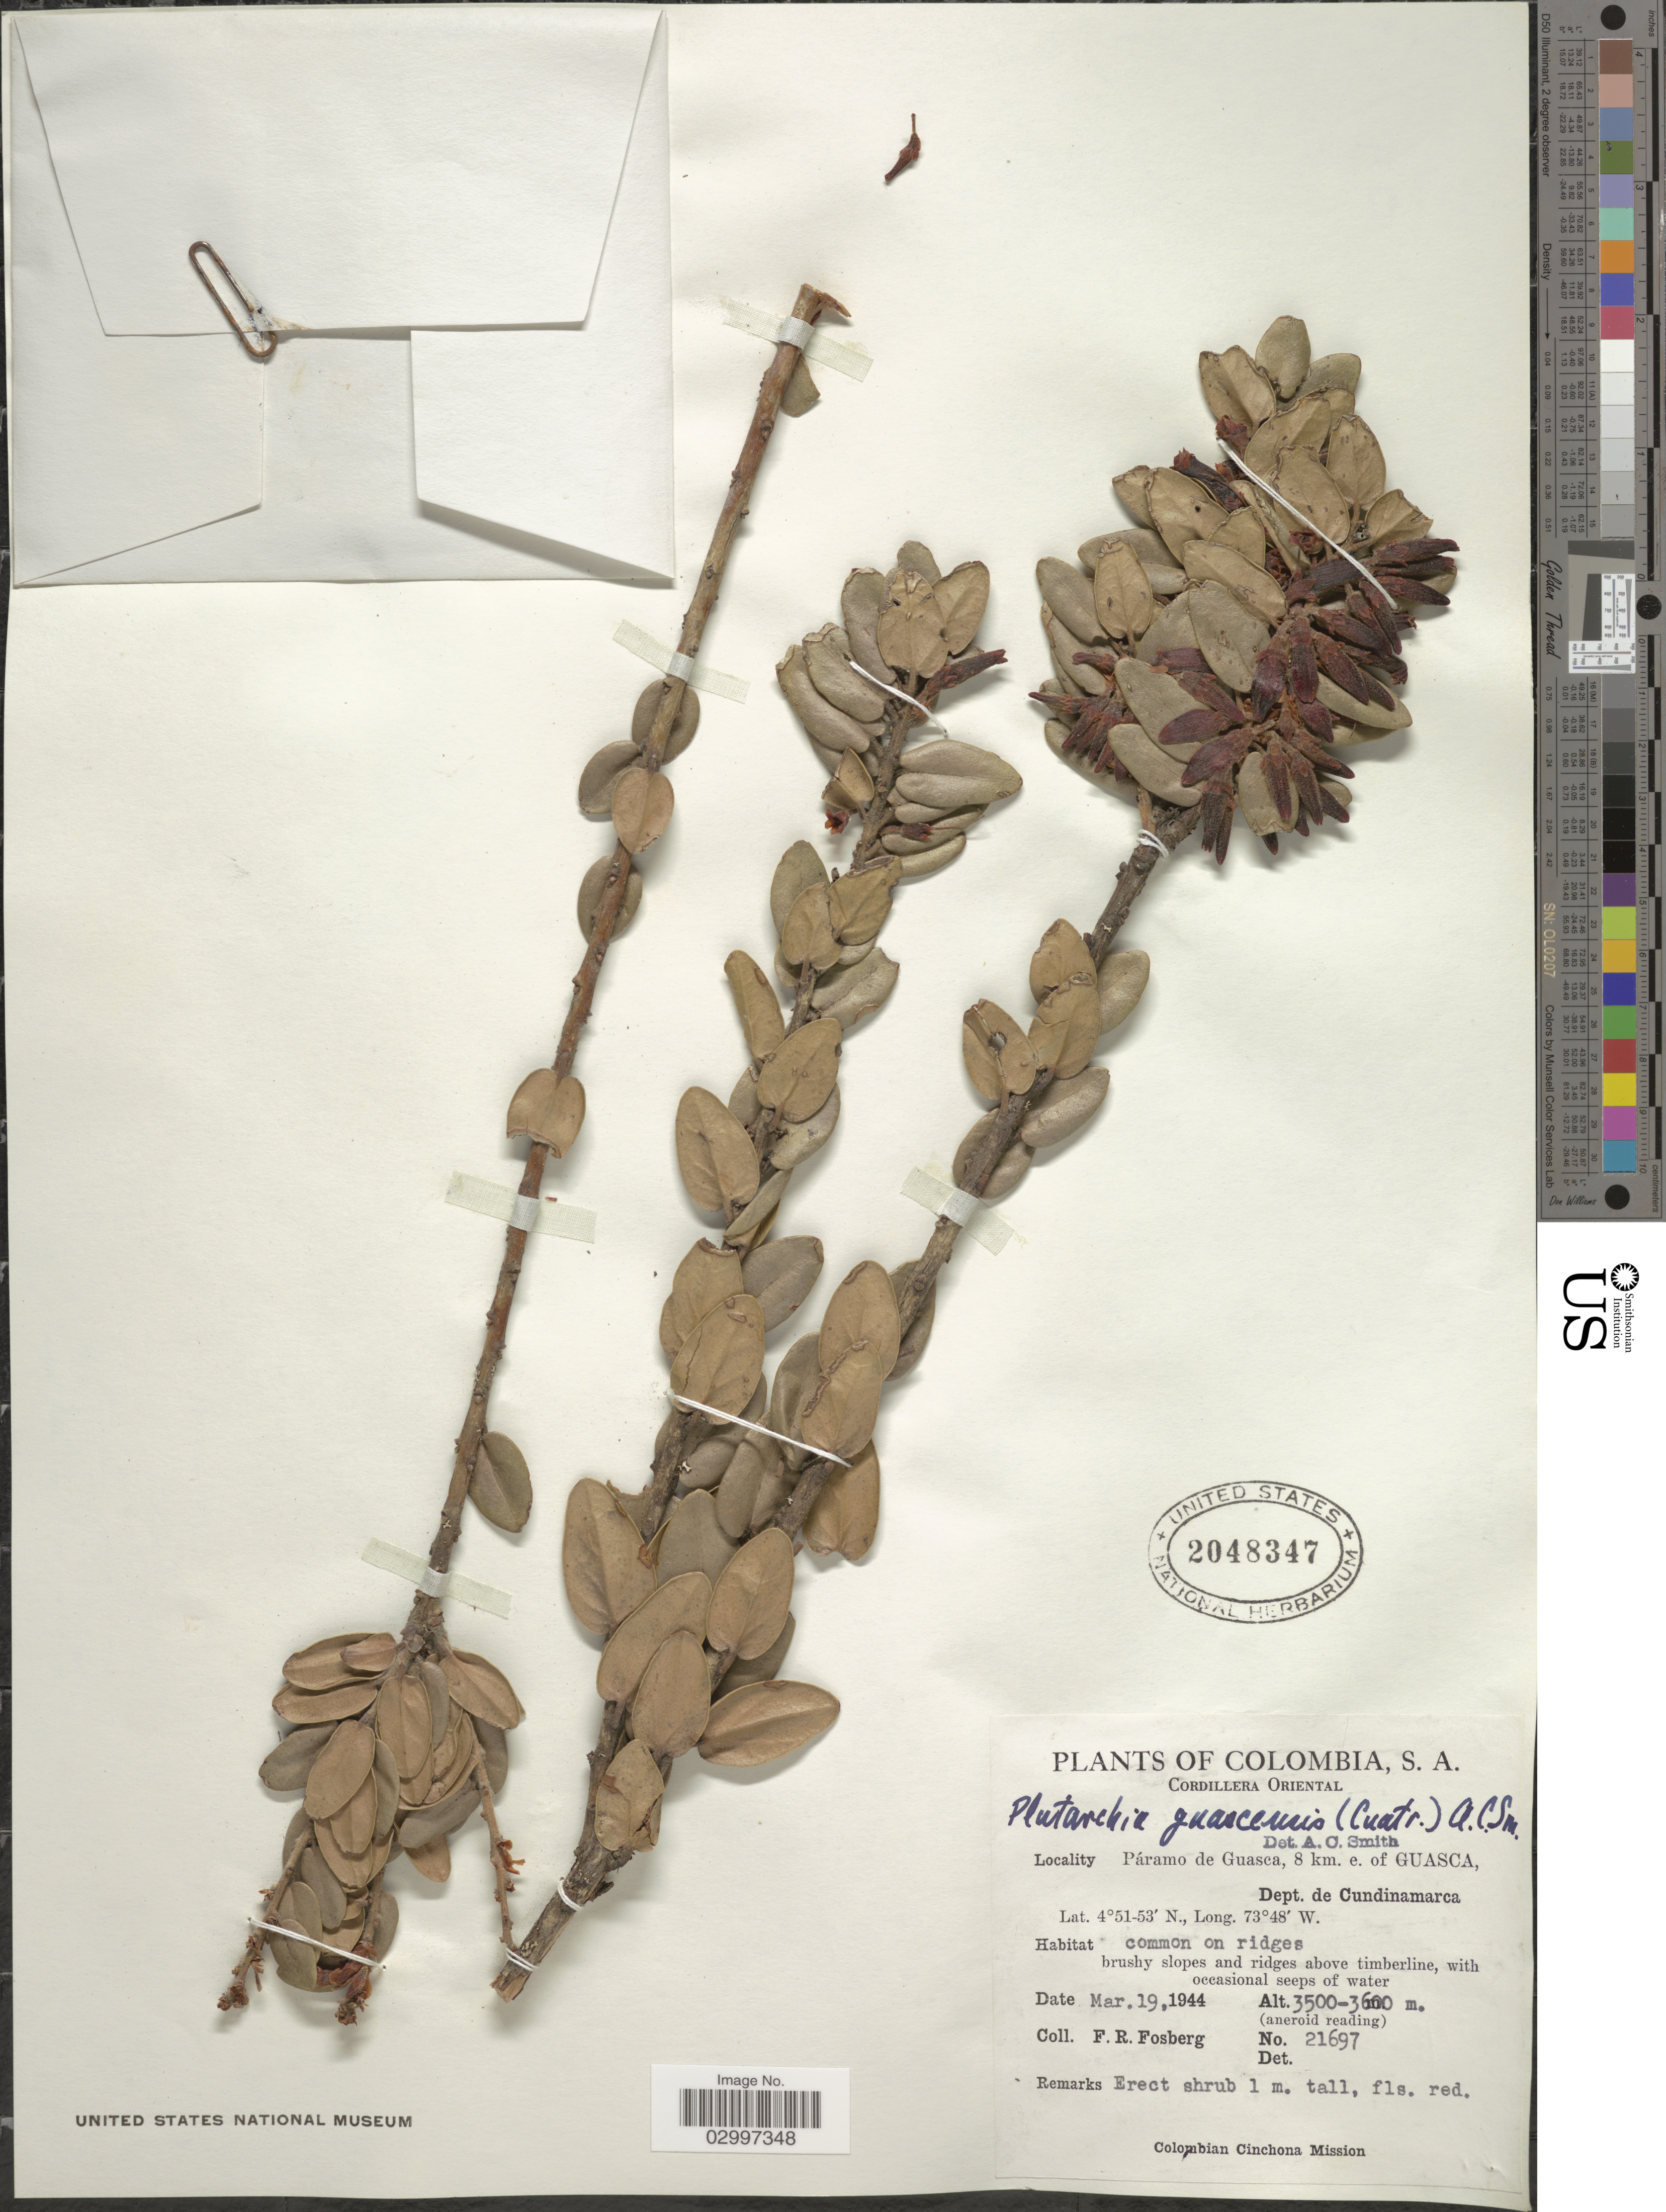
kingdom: Plantae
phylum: Tracheophyta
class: Magnoliopsida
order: Ericales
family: Ericaceae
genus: Plutarchia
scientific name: Plutarchia guascensis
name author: (Cuatrec.) A.C. Sm.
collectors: F. R. Fosberg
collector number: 21697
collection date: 1944-03-19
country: Colombia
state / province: Cundinamarca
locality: Cordillera Oriental, Páramo de Guasca, 8 km. e. of Guasca, Dept. de Cundinamarca.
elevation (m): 3500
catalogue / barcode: US 2048347